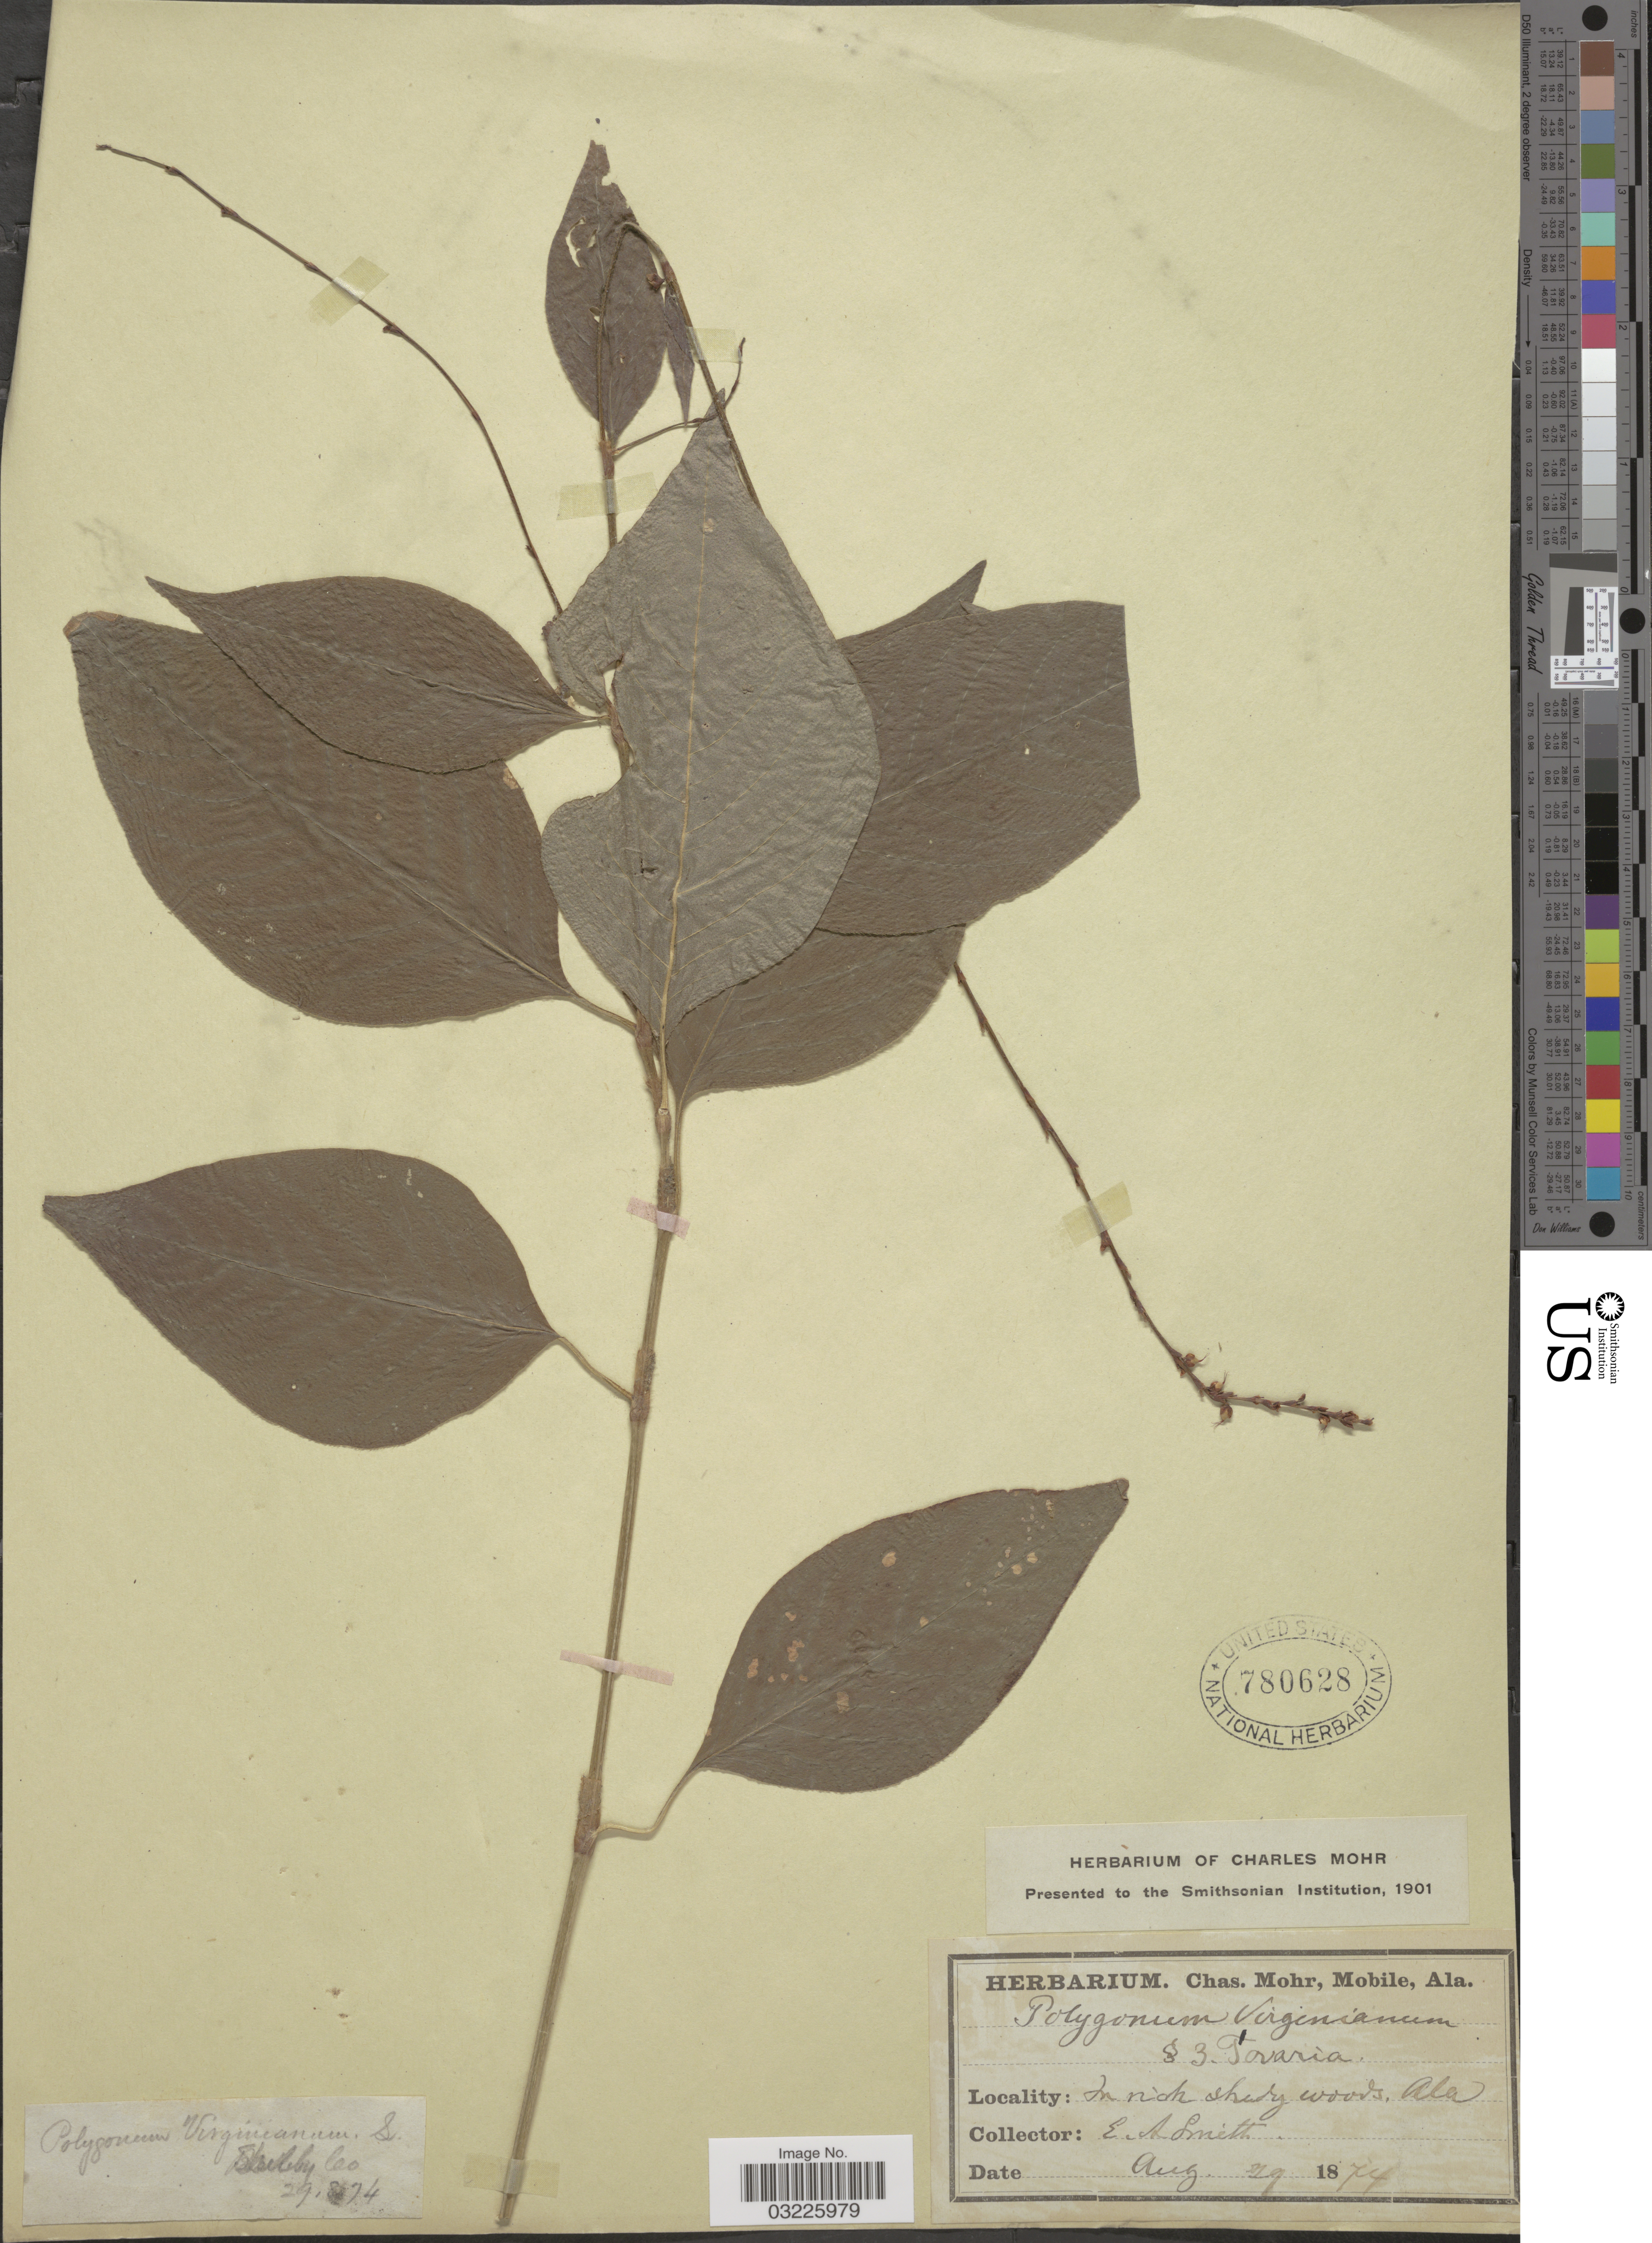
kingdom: Plantae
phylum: Tracheophyta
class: Magnoliopsida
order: Caryophyllales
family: Polygonaceae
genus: Persicaria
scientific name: Persicaria virginiana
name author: (L.) Gaertn.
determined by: Atha, D. E.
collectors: E. A. Smith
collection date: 1874-08-29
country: United States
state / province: Alabama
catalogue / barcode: US 780628